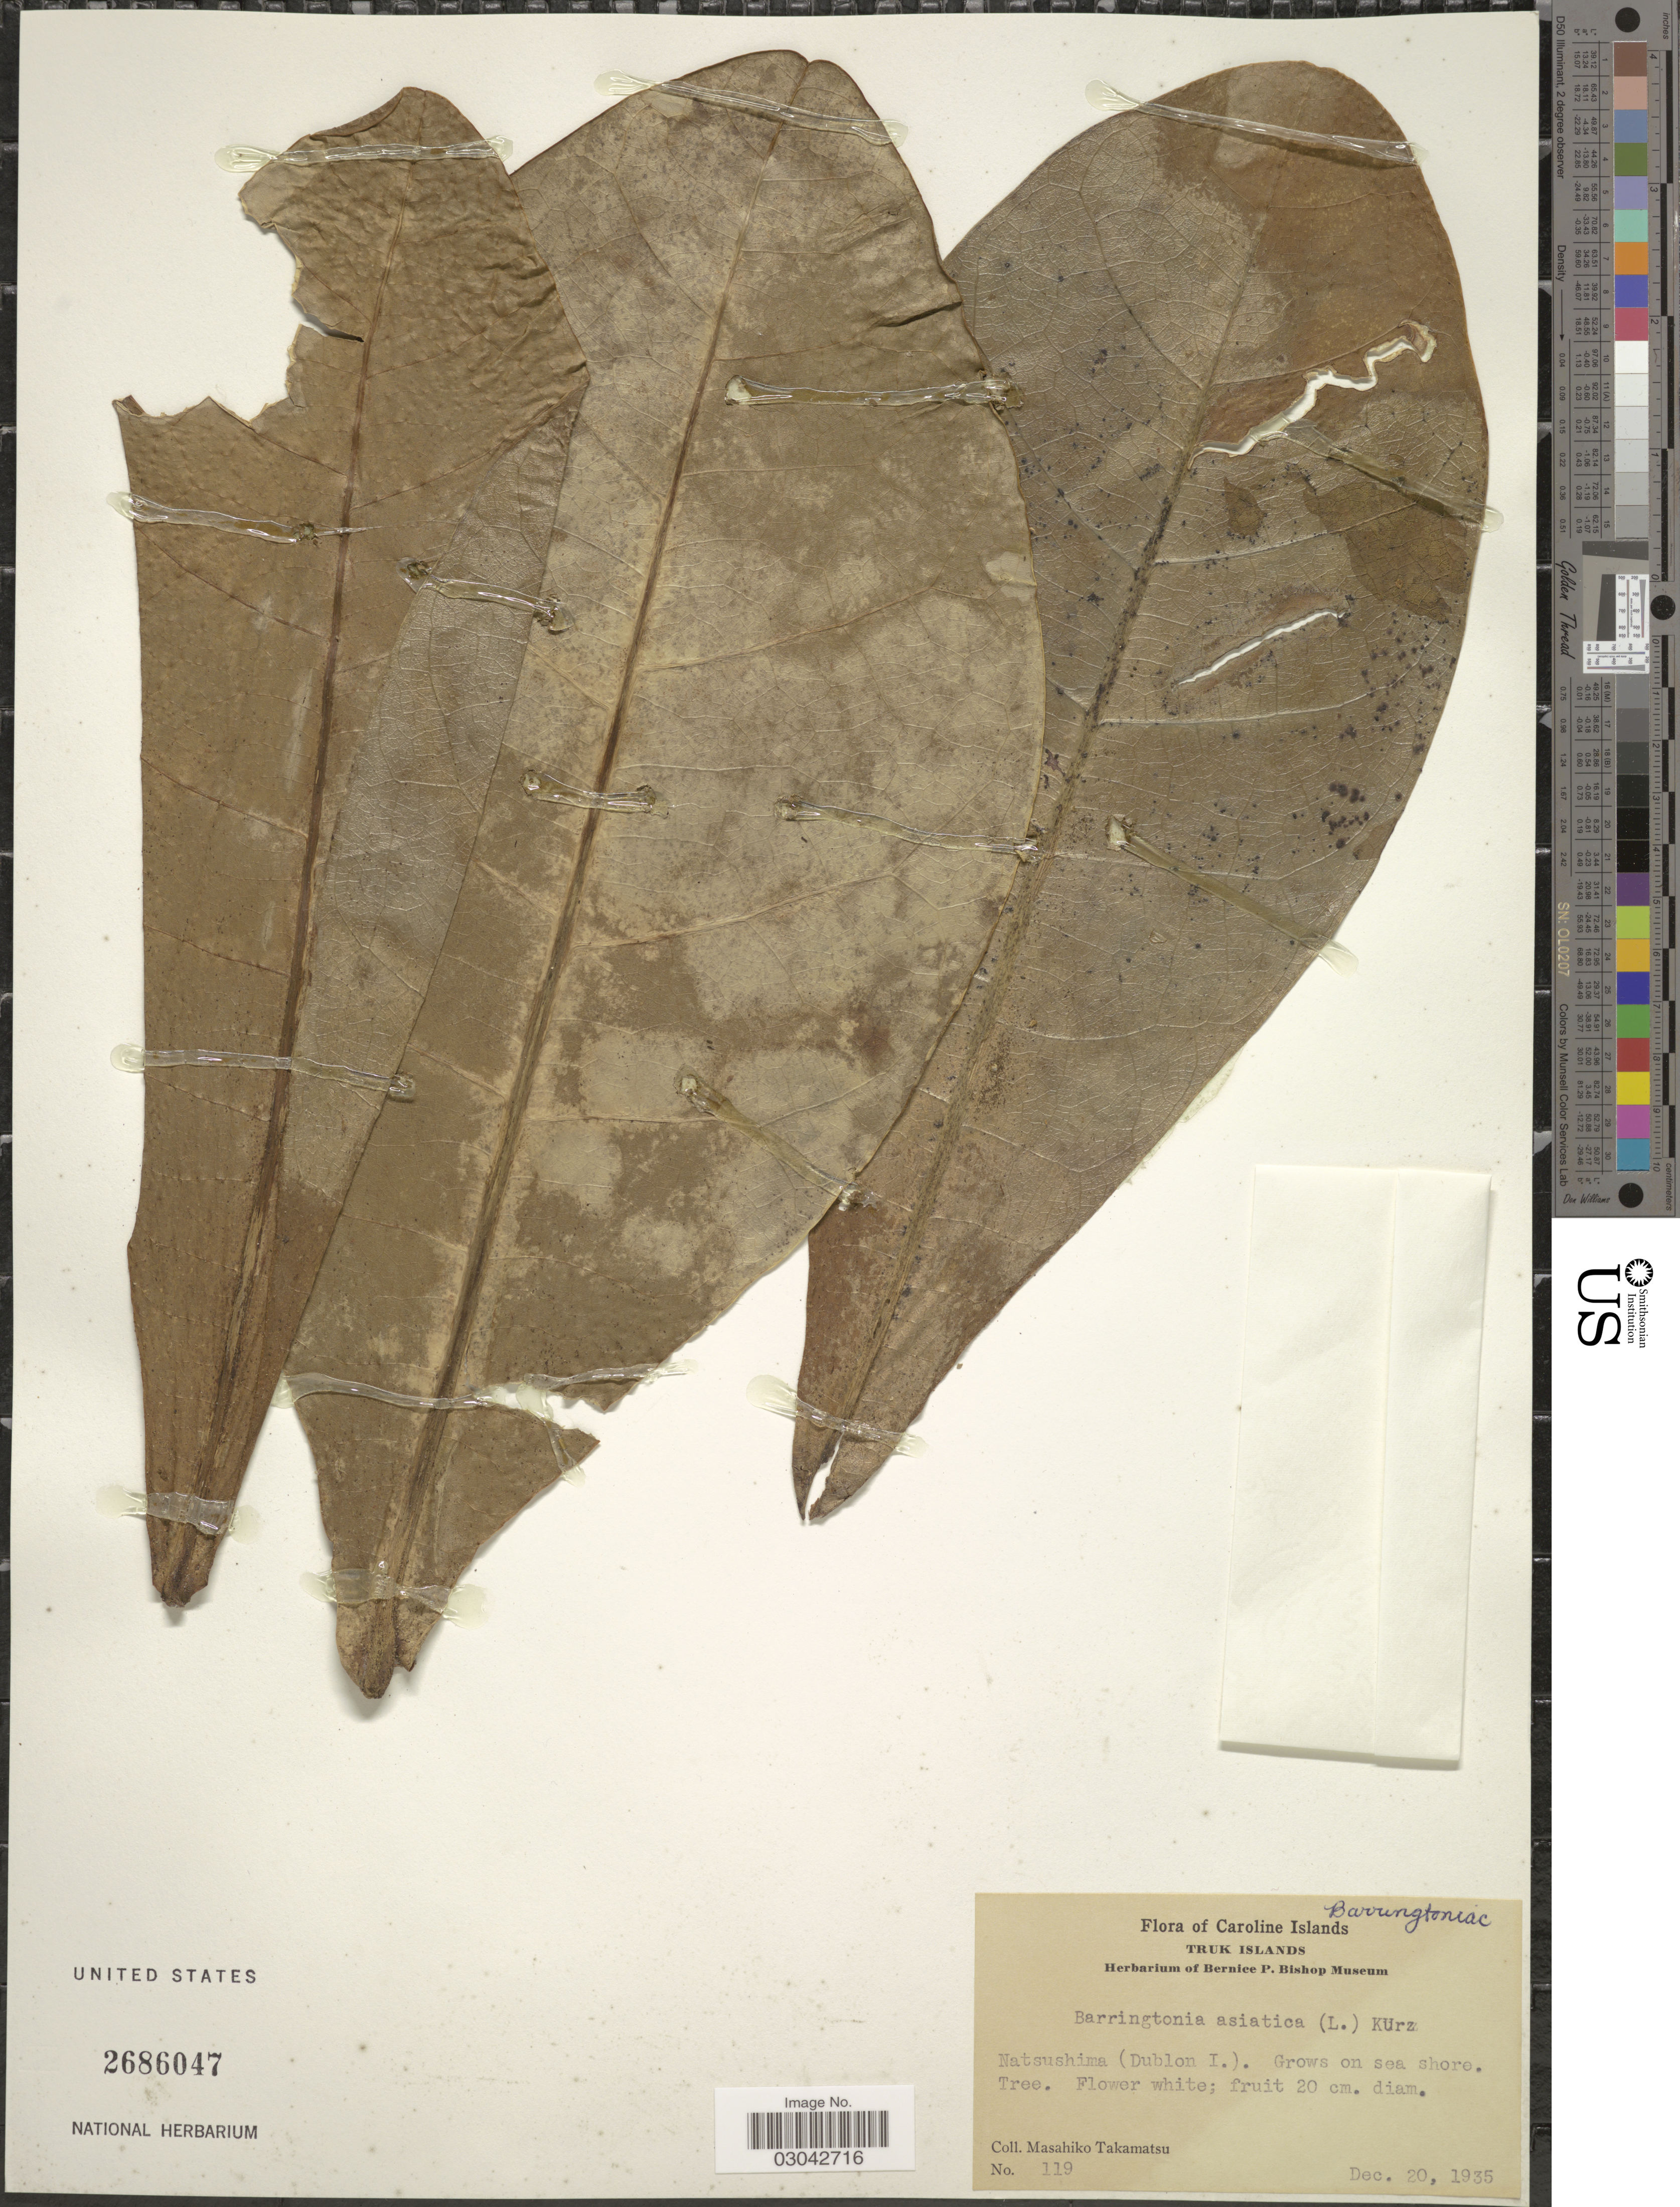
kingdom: Plantae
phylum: Tracheophyta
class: Magnoliopsida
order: Ericales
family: Lecythidaceae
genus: Barringtonia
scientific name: Barringtonia asiatica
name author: (L.) Kurz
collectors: M. Takamatsu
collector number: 119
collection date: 1935-12-20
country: Micronesia, Federated States of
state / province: Truk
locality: Caroline Islands. Truk Islands. Natsushima (Dublon I.). Sea shore.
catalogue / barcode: US 2686047